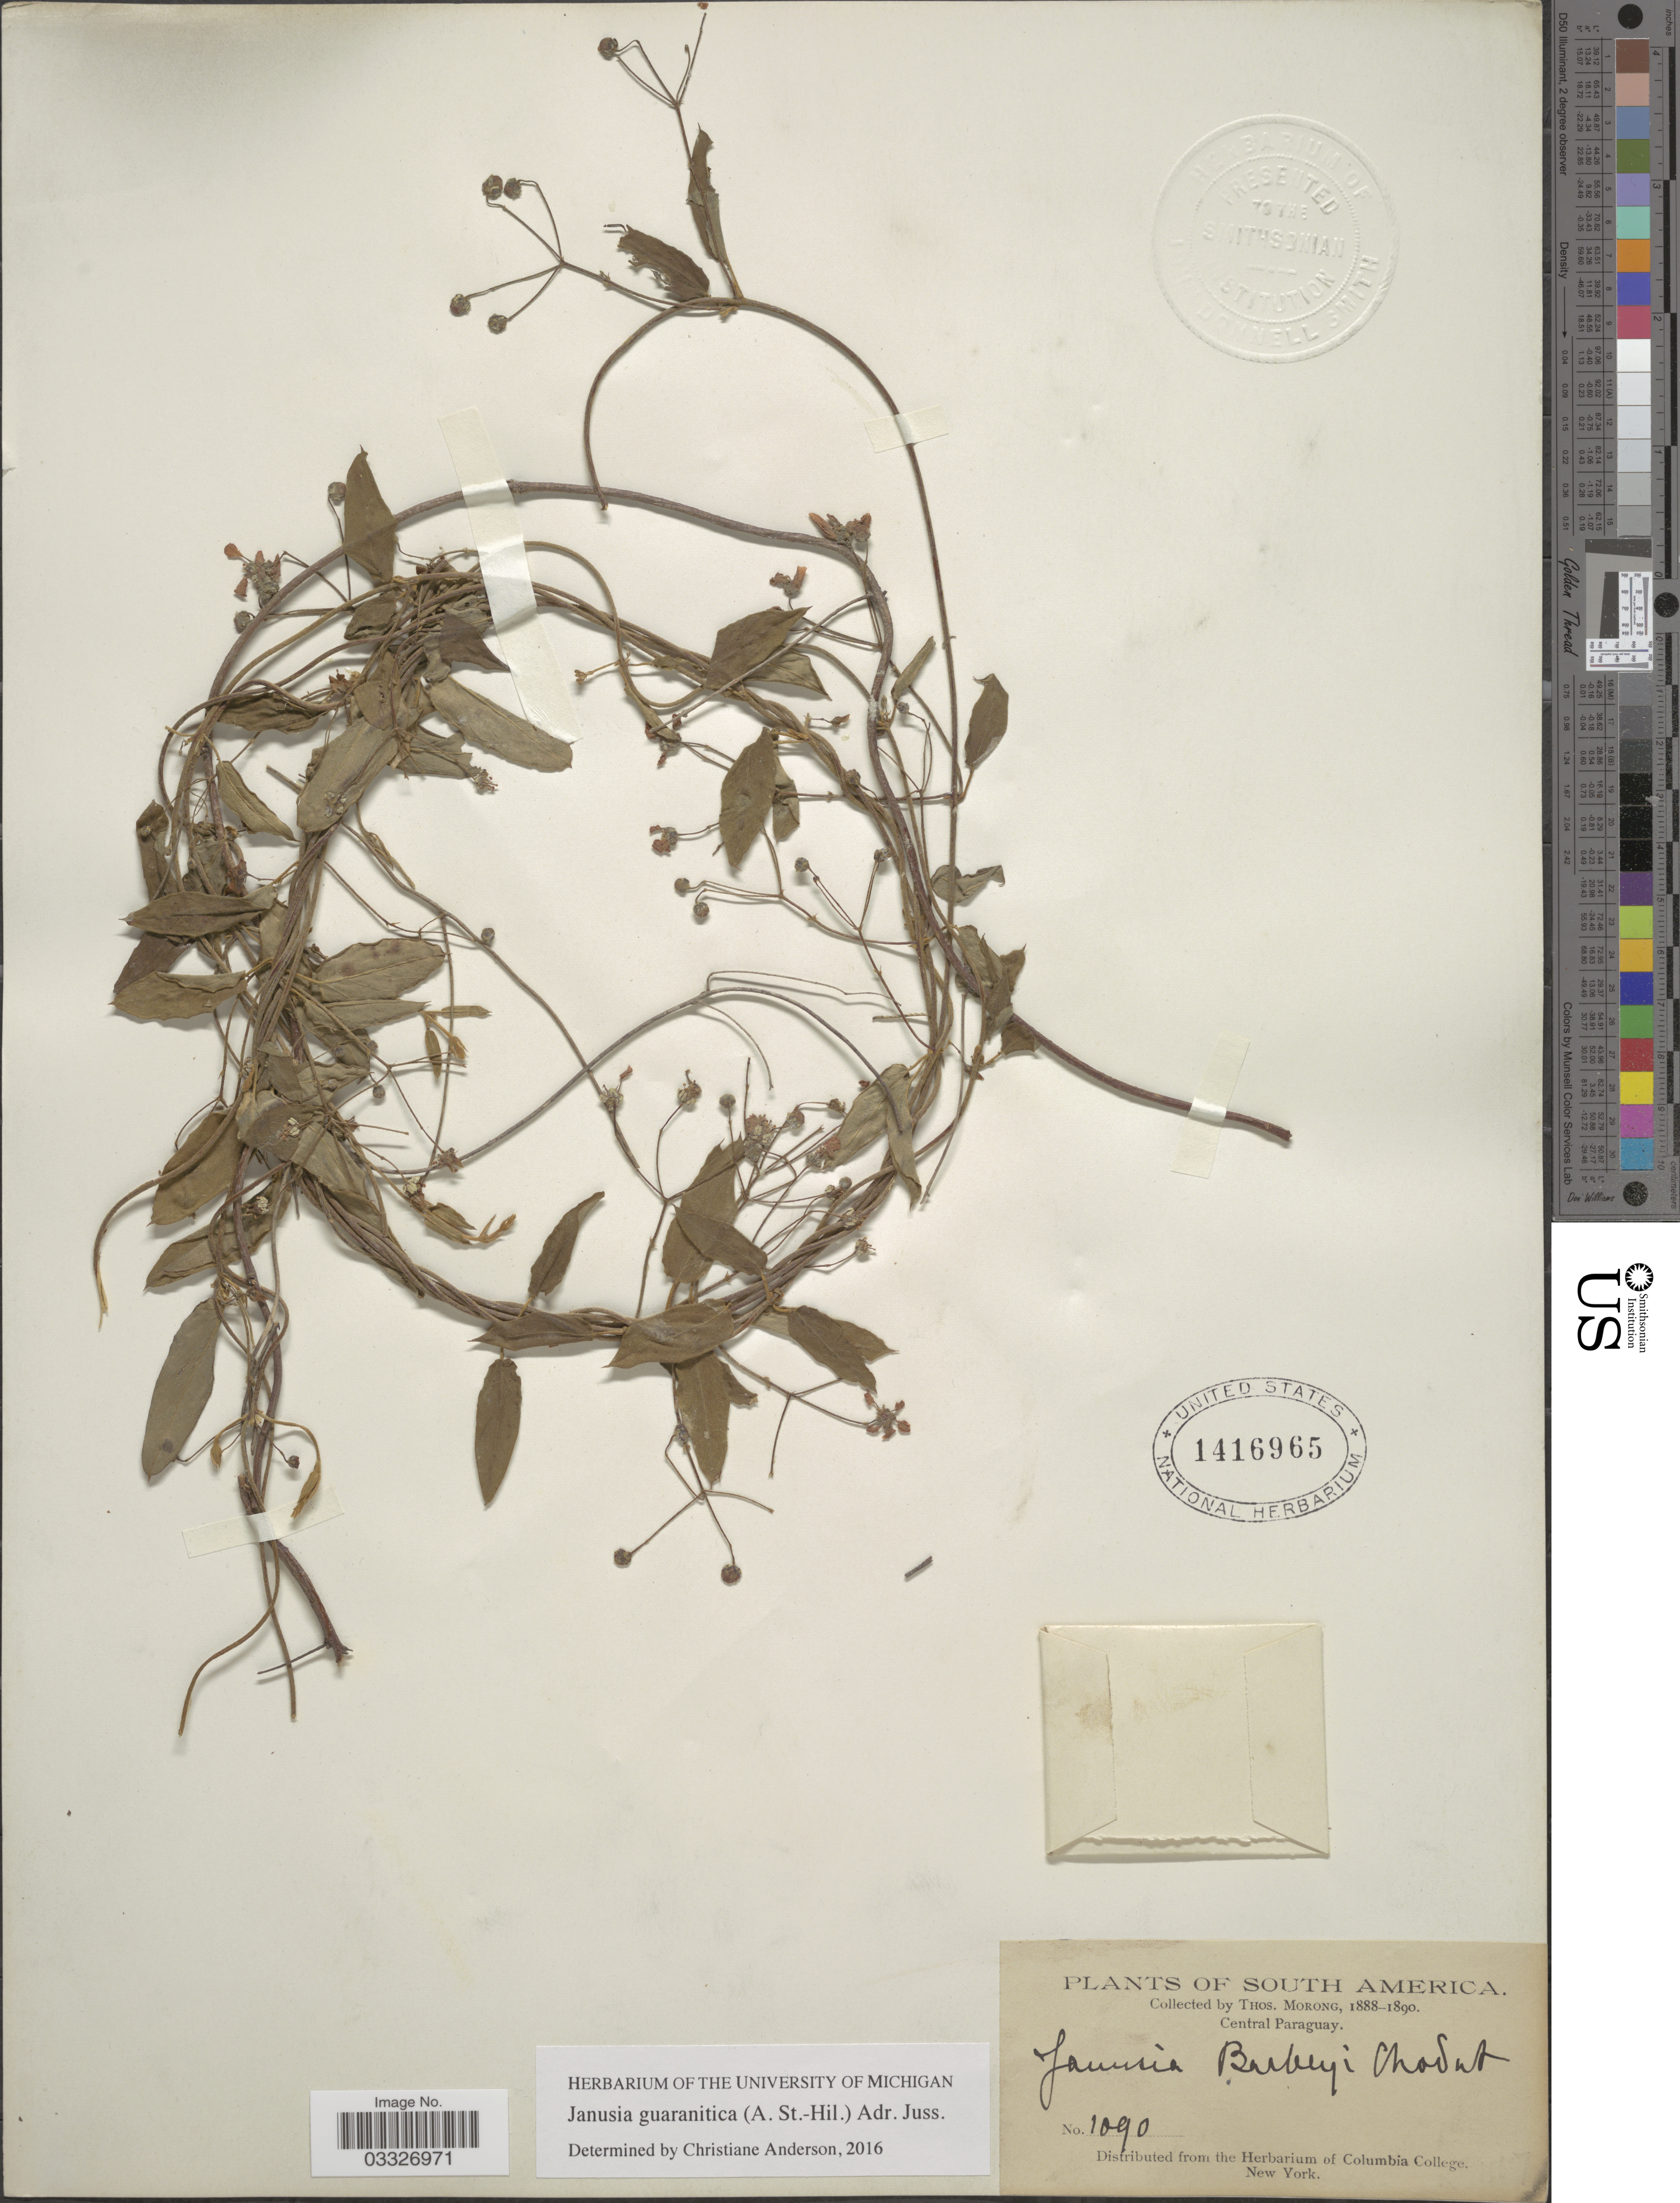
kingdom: Plantae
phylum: Tracheophyta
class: Magnoliopsida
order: Malpighiales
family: Malpighiaceae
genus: Janusia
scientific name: Janusia guaranitica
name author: (A. St.-Hil.) A. Juss.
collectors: ex herb. T. Morong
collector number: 1090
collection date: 1888/1890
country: Paraguay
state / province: Central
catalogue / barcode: US 1416965